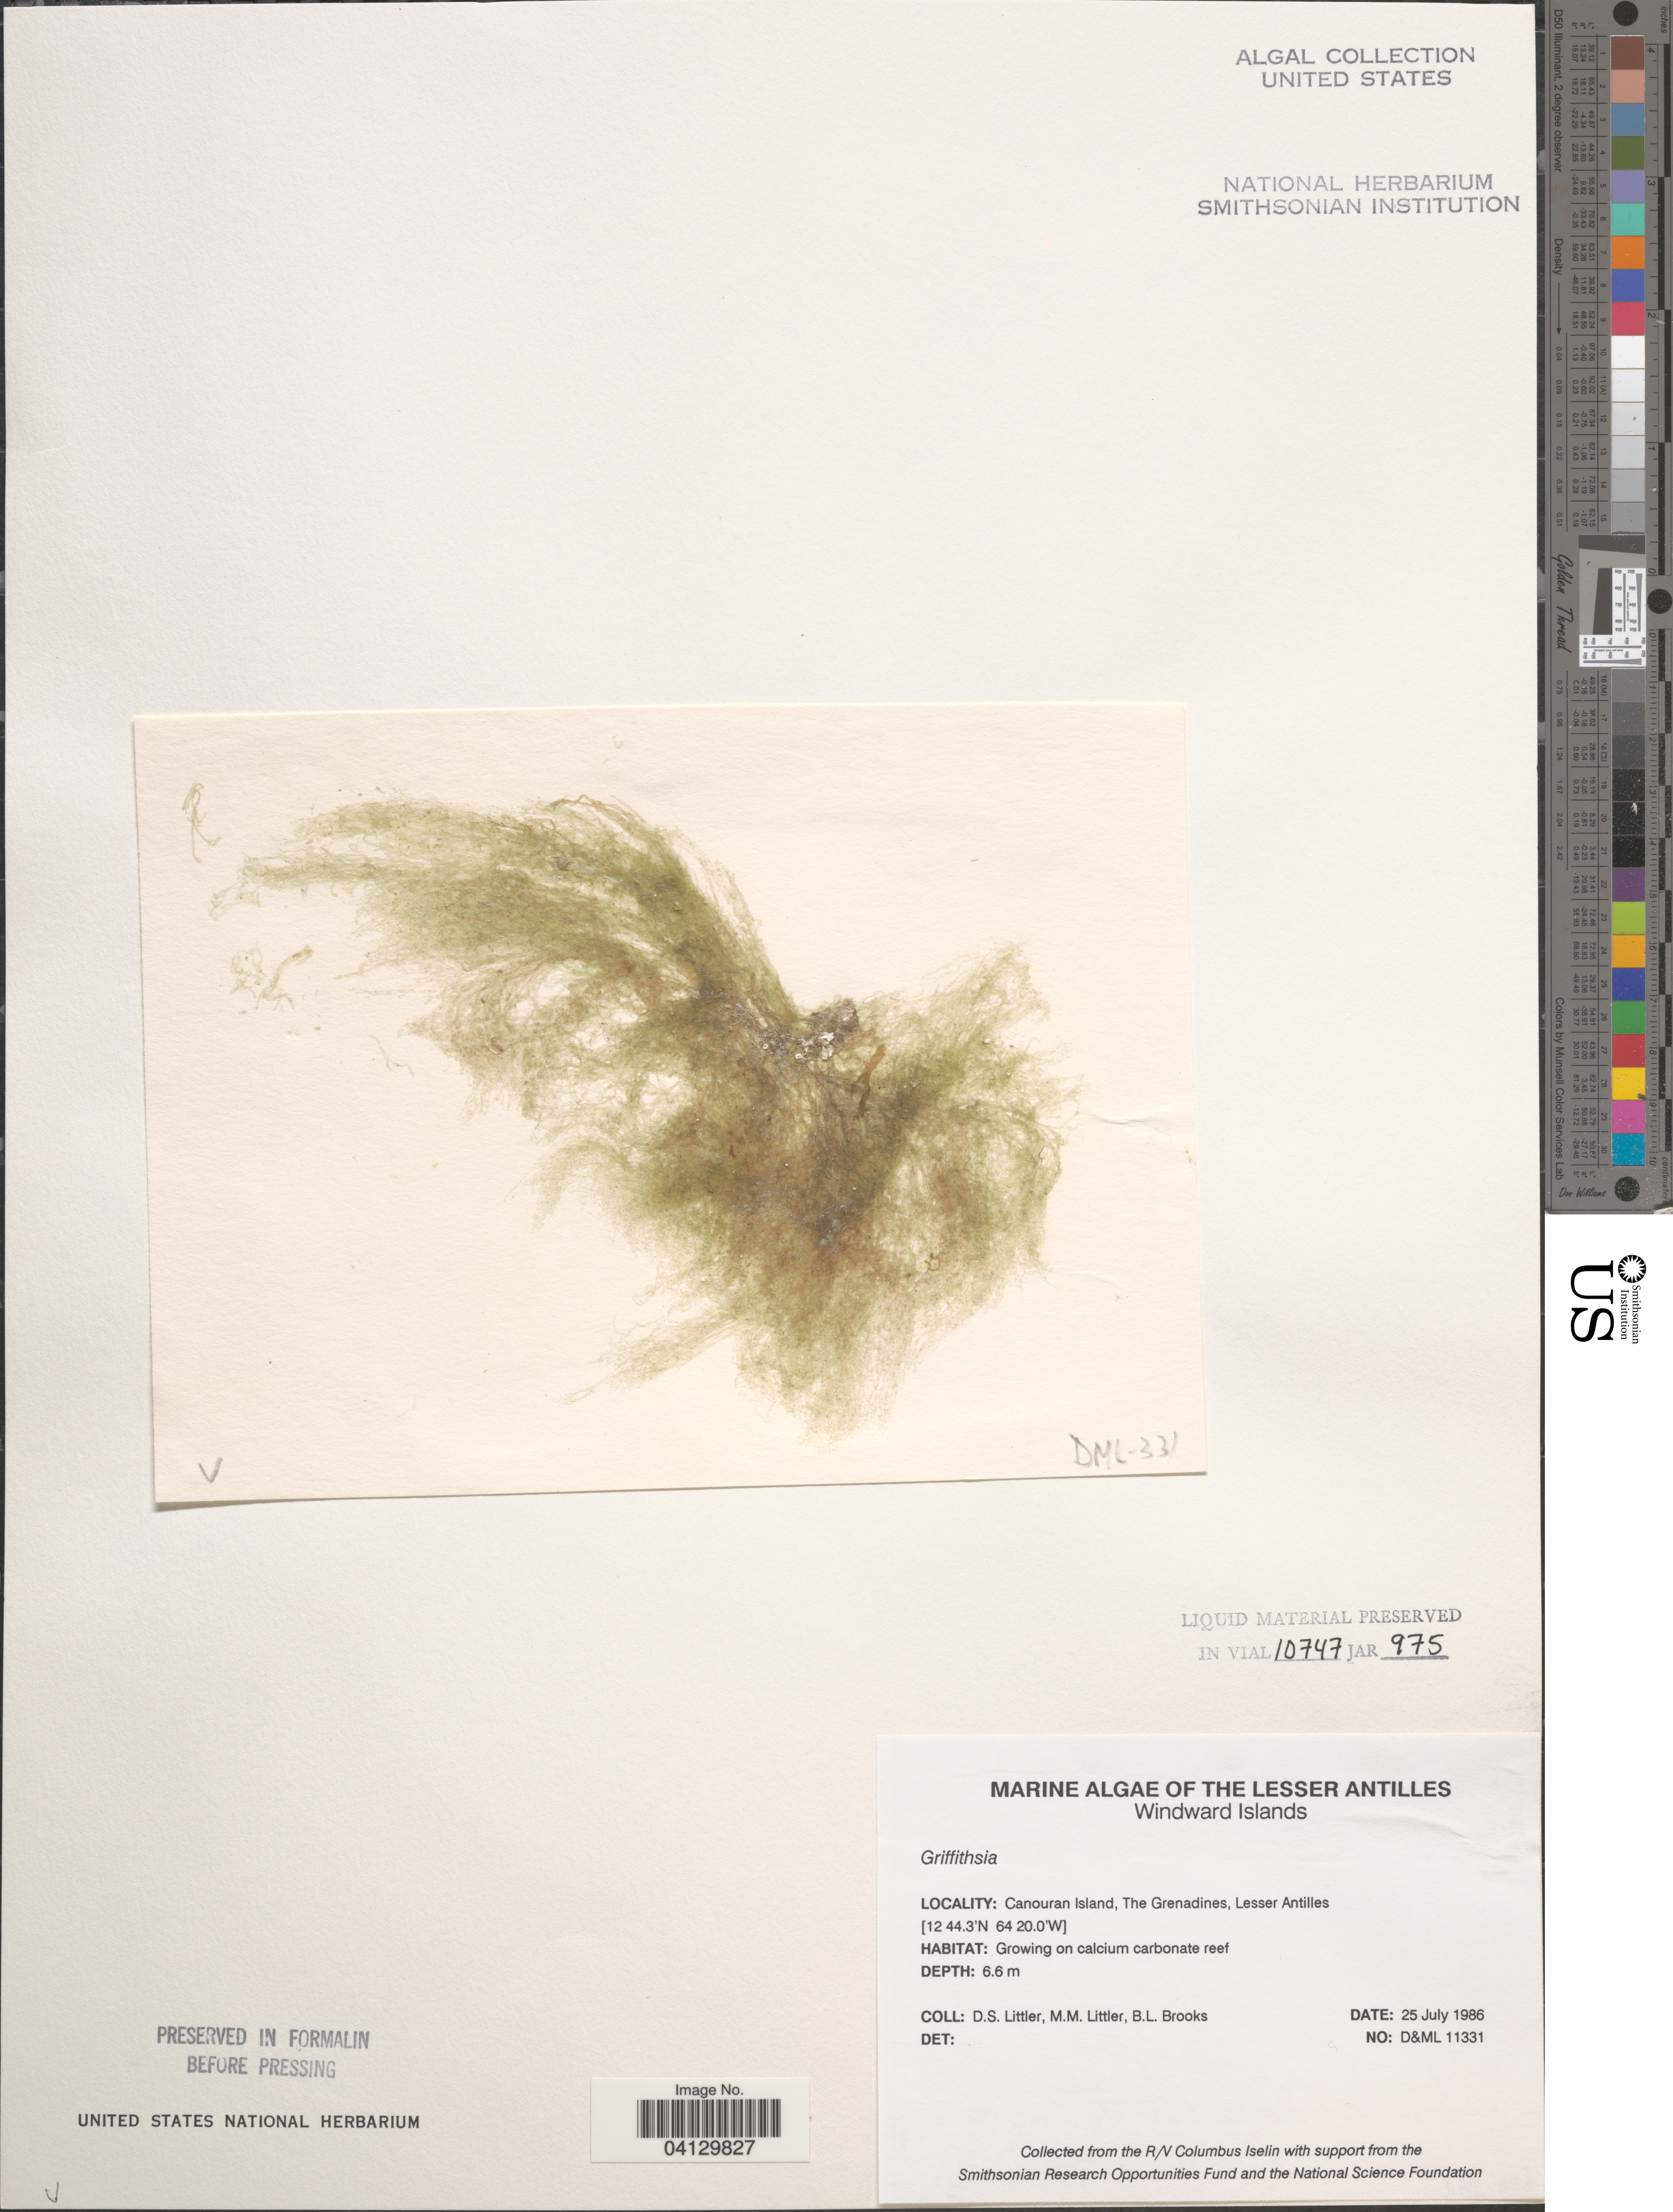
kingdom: Plantae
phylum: Rhodophyta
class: Florideophyceae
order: Ceramiales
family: Wrangeliaceae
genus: Griffithsia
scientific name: Griffithsia sp.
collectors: D. S. Littler & B. Brooks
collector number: D&ML11331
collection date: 1986-07-25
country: St. Vincent - Grenadines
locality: Windward Islands. Canouan Island, The Grenadines, Lesser Antilles.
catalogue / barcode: US 328663